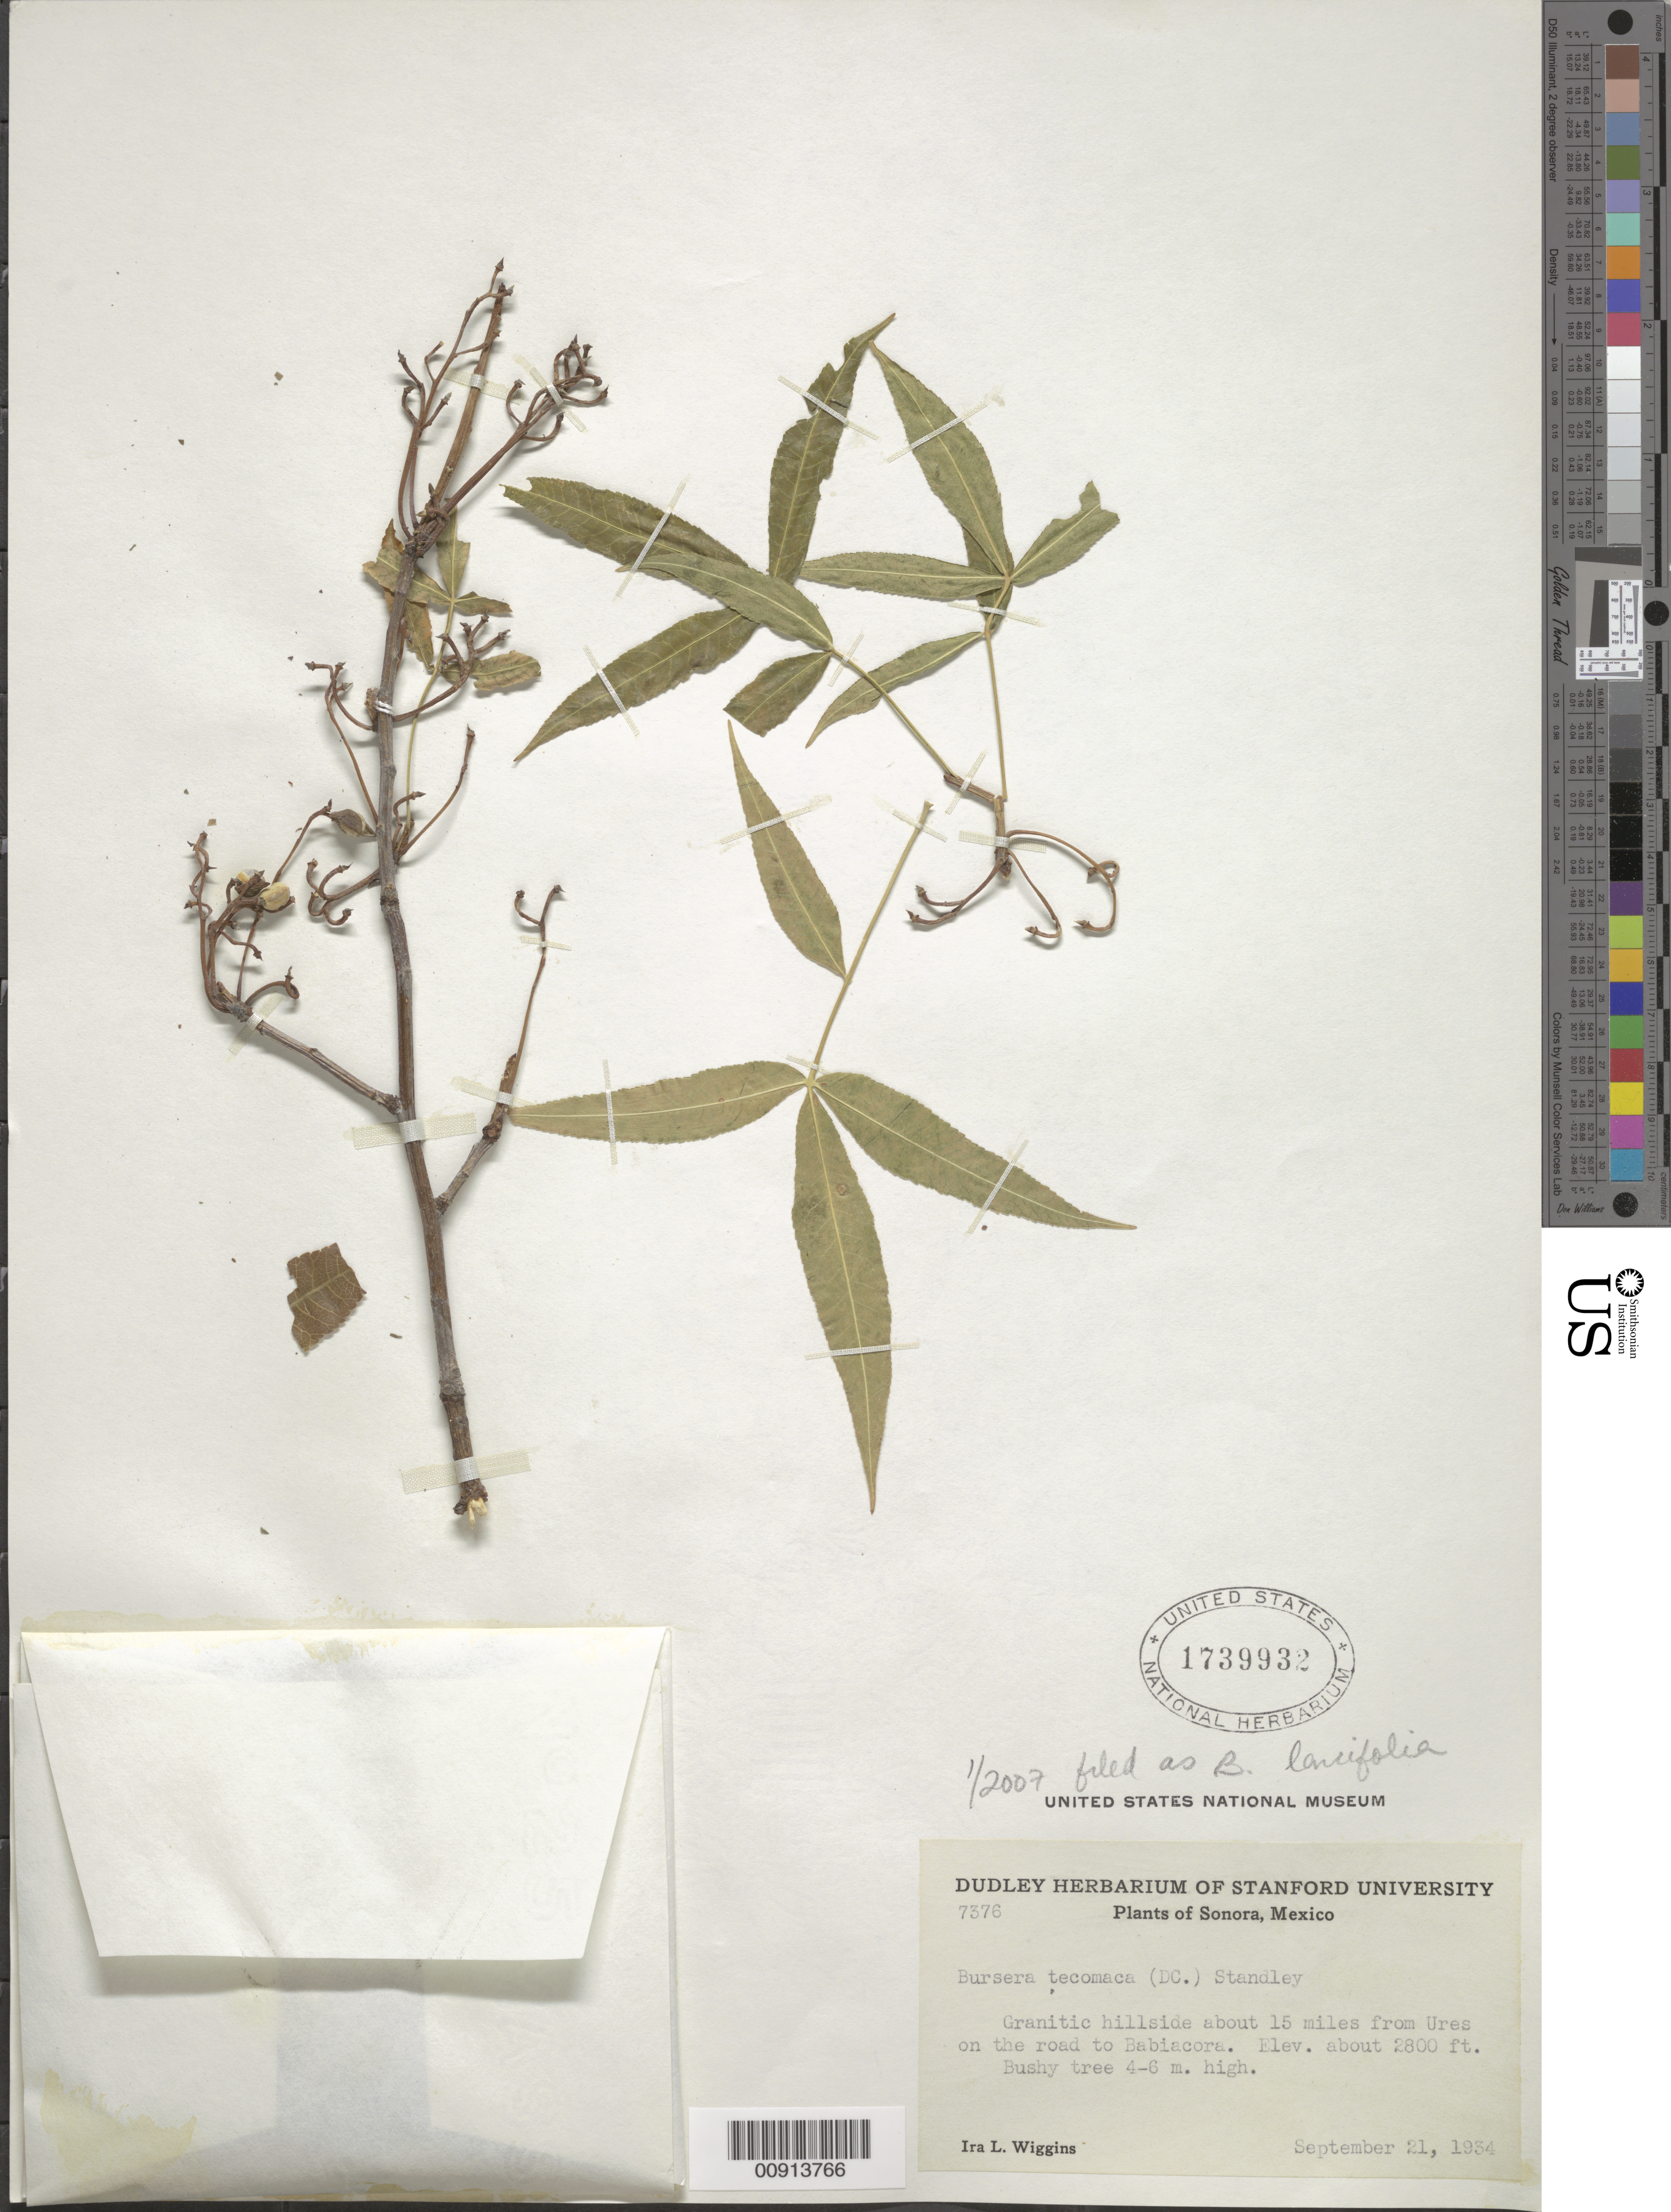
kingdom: Plantae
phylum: Tracheophyta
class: Magnoliopsida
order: Sapindales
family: Burseraceae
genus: Bursera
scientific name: Bursera lancifolia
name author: (Schltdl.) Engl.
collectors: I. L. Wiggins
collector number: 7376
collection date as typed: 21 Sep 1934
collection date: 1934-09-21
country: Mexico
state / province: Sonora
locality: About 15 miles from Ures on the road to Babiacora.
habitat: Granitic hillside.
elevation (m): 853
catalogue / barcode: US 1739932